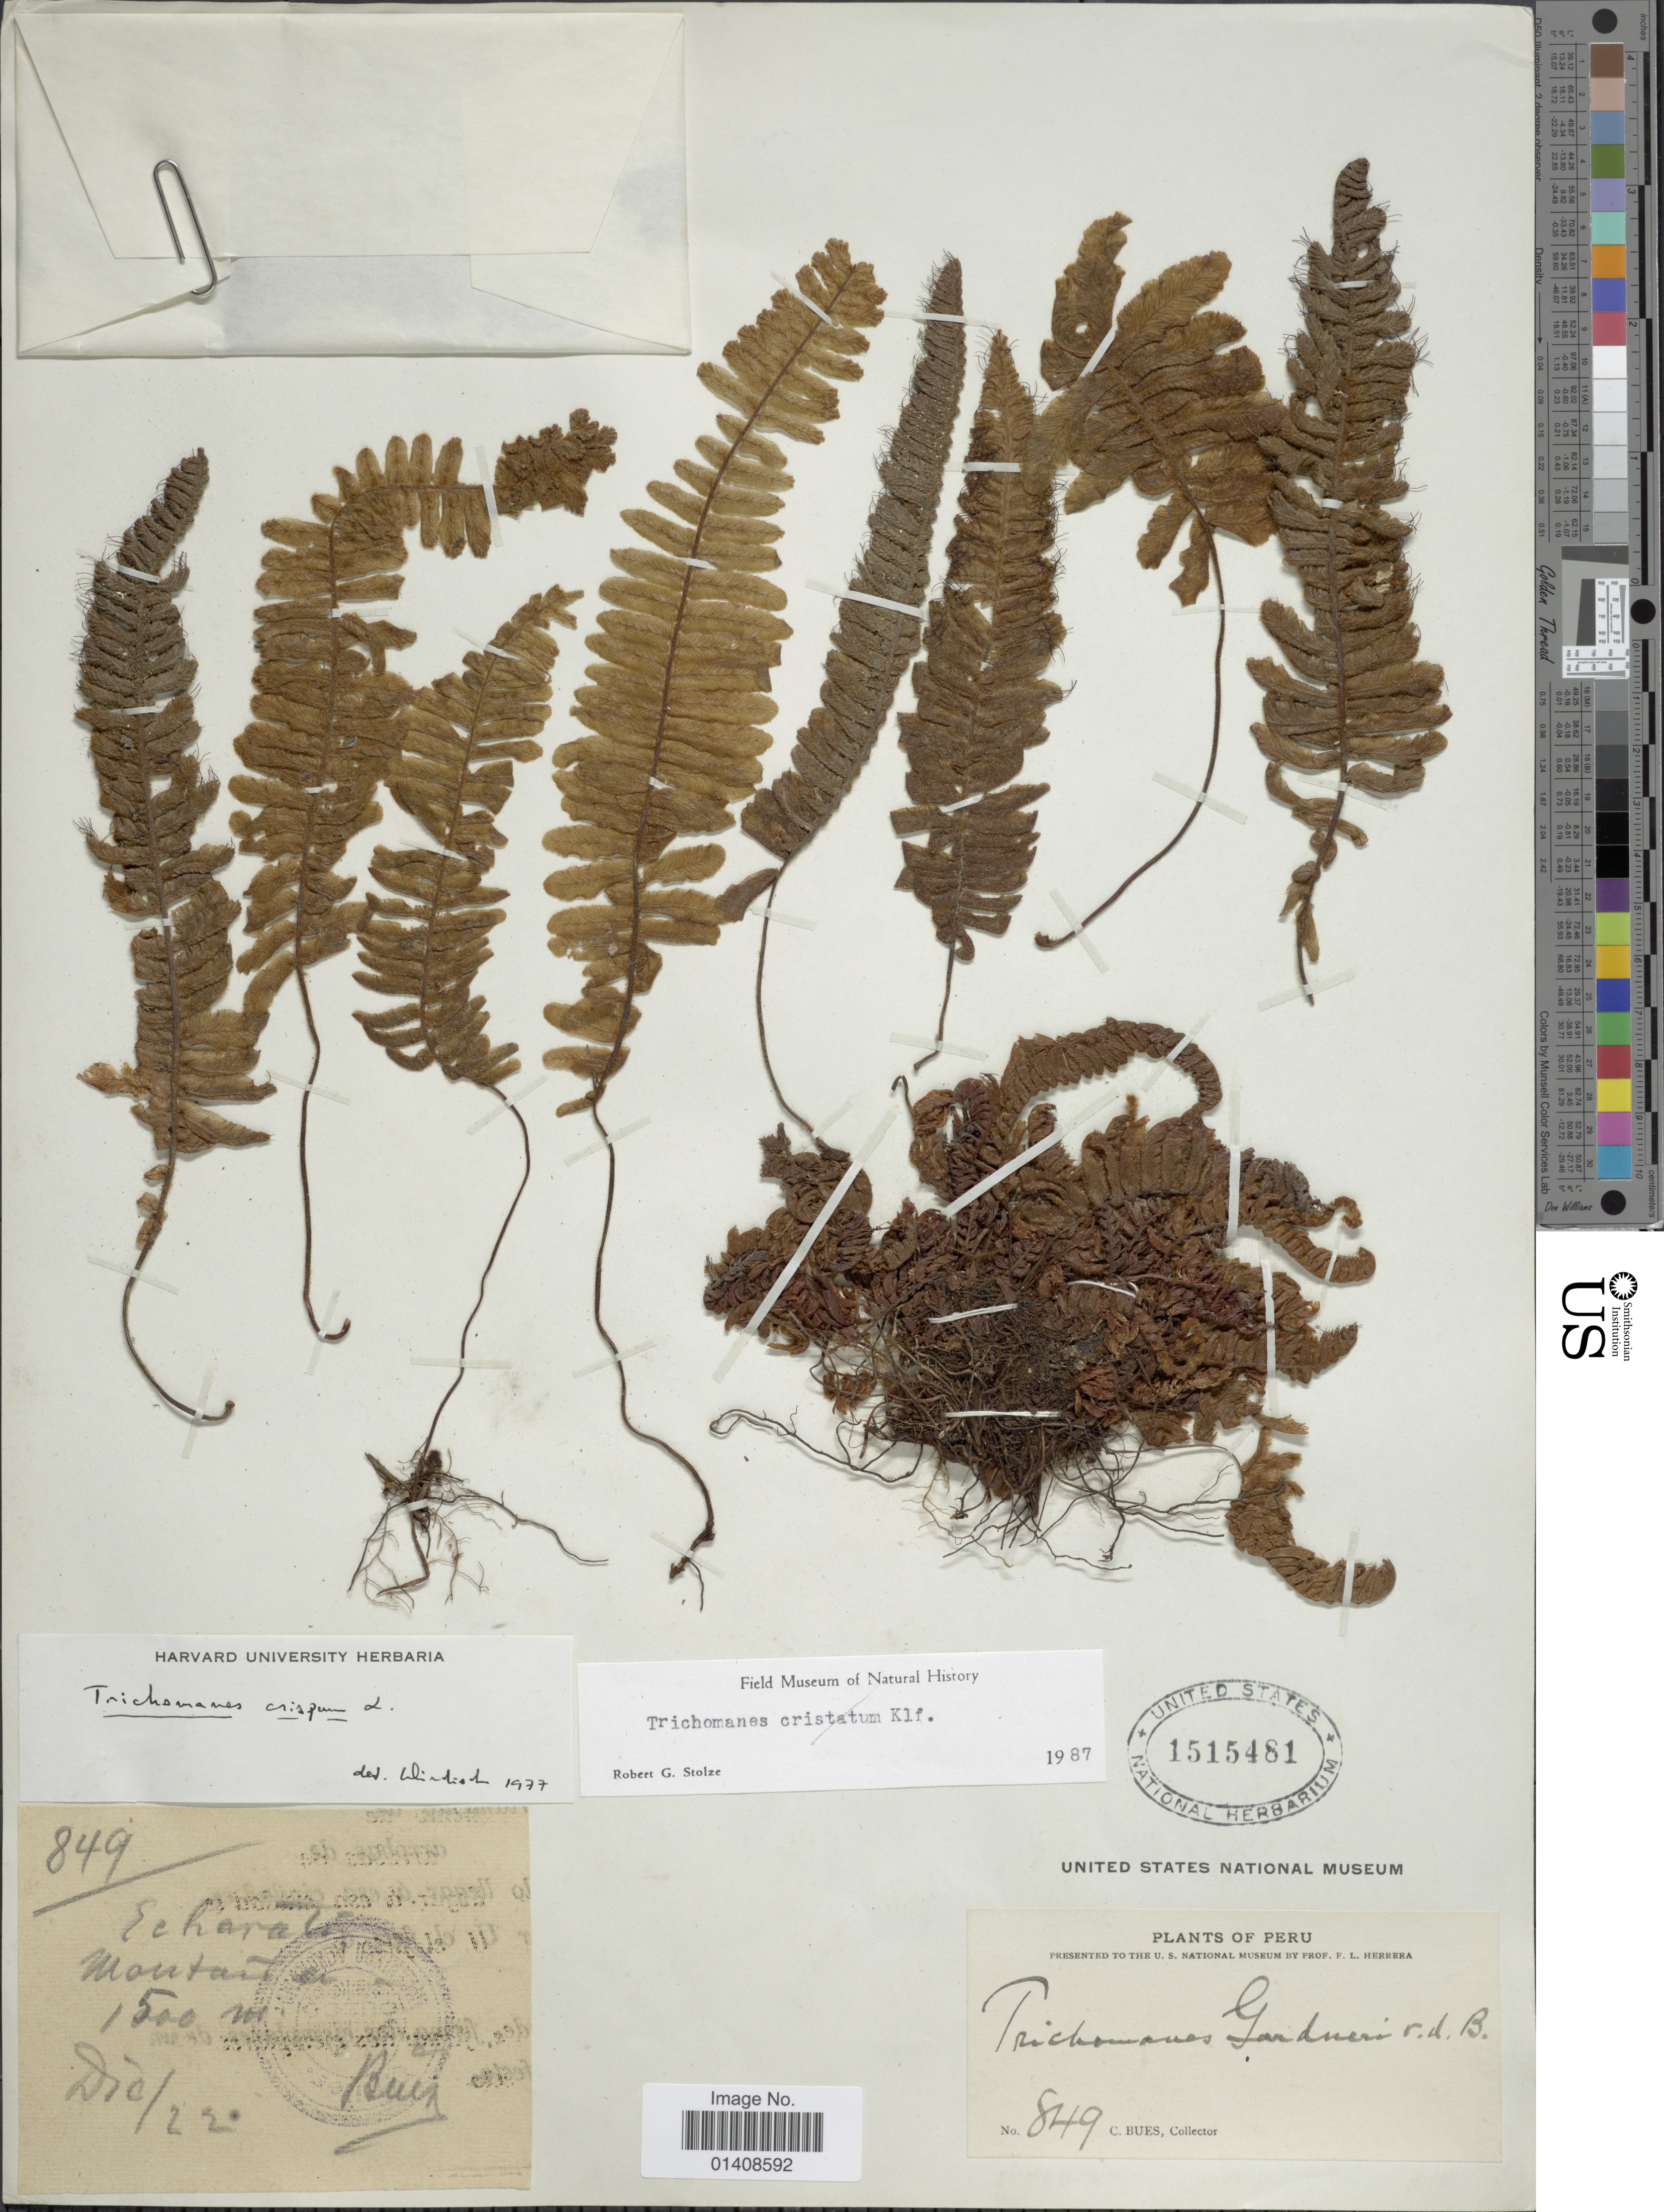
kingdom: Plantae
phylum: Tracheophyta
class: Polypodiopsida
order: Hymenophyllales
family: Hymenophyllaceae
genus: Trichomanes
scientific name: Trichomanes crispum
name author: L.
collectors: C. Bues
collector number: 849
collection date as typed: Transcribed d/m/y: /12/22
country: Peru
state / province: Cusco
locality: Echarate. Montaña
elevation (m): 1500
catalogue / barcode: US 1515481